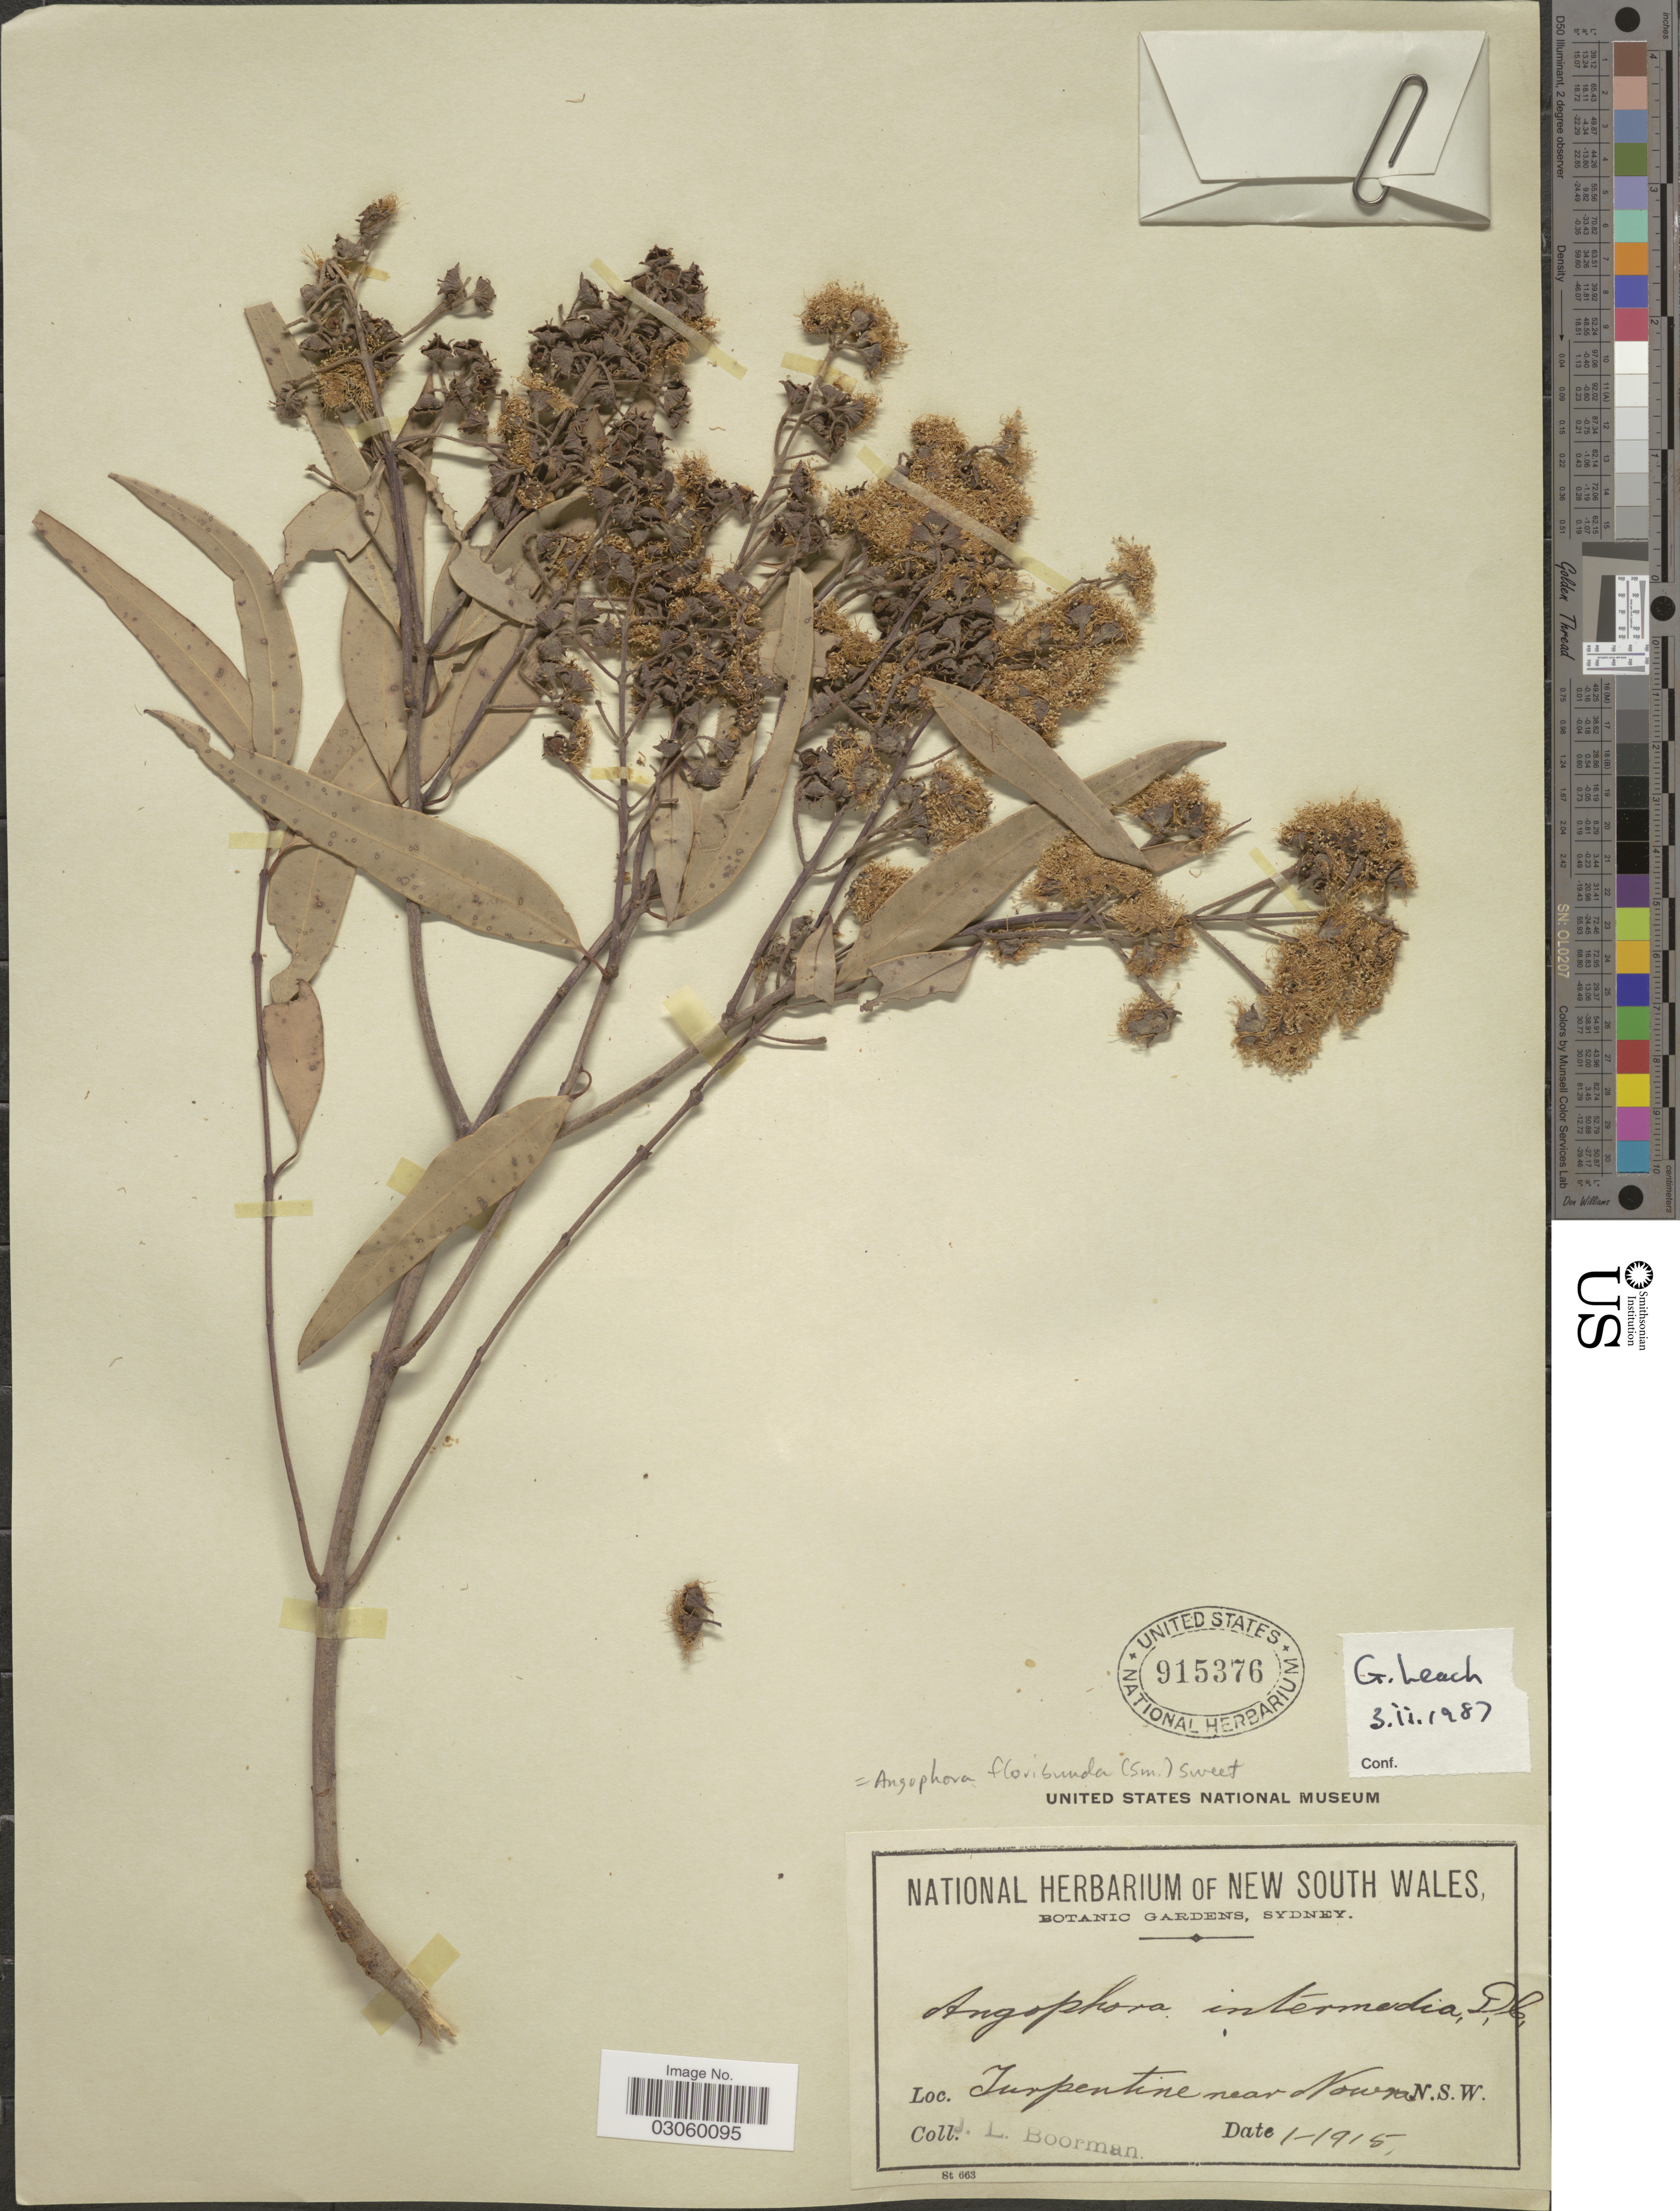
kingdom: Plantae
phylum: Tracheophyta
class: Magnoliopsida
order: Myrtales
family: Myrtaceae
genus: Angophora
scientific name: Angophora floribunda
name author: (Sm.) Sweet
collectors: J. Boorman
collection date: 1915-01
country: Australia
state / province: New South Wales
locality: Turpentine near Nowra.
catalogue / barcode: US 915376